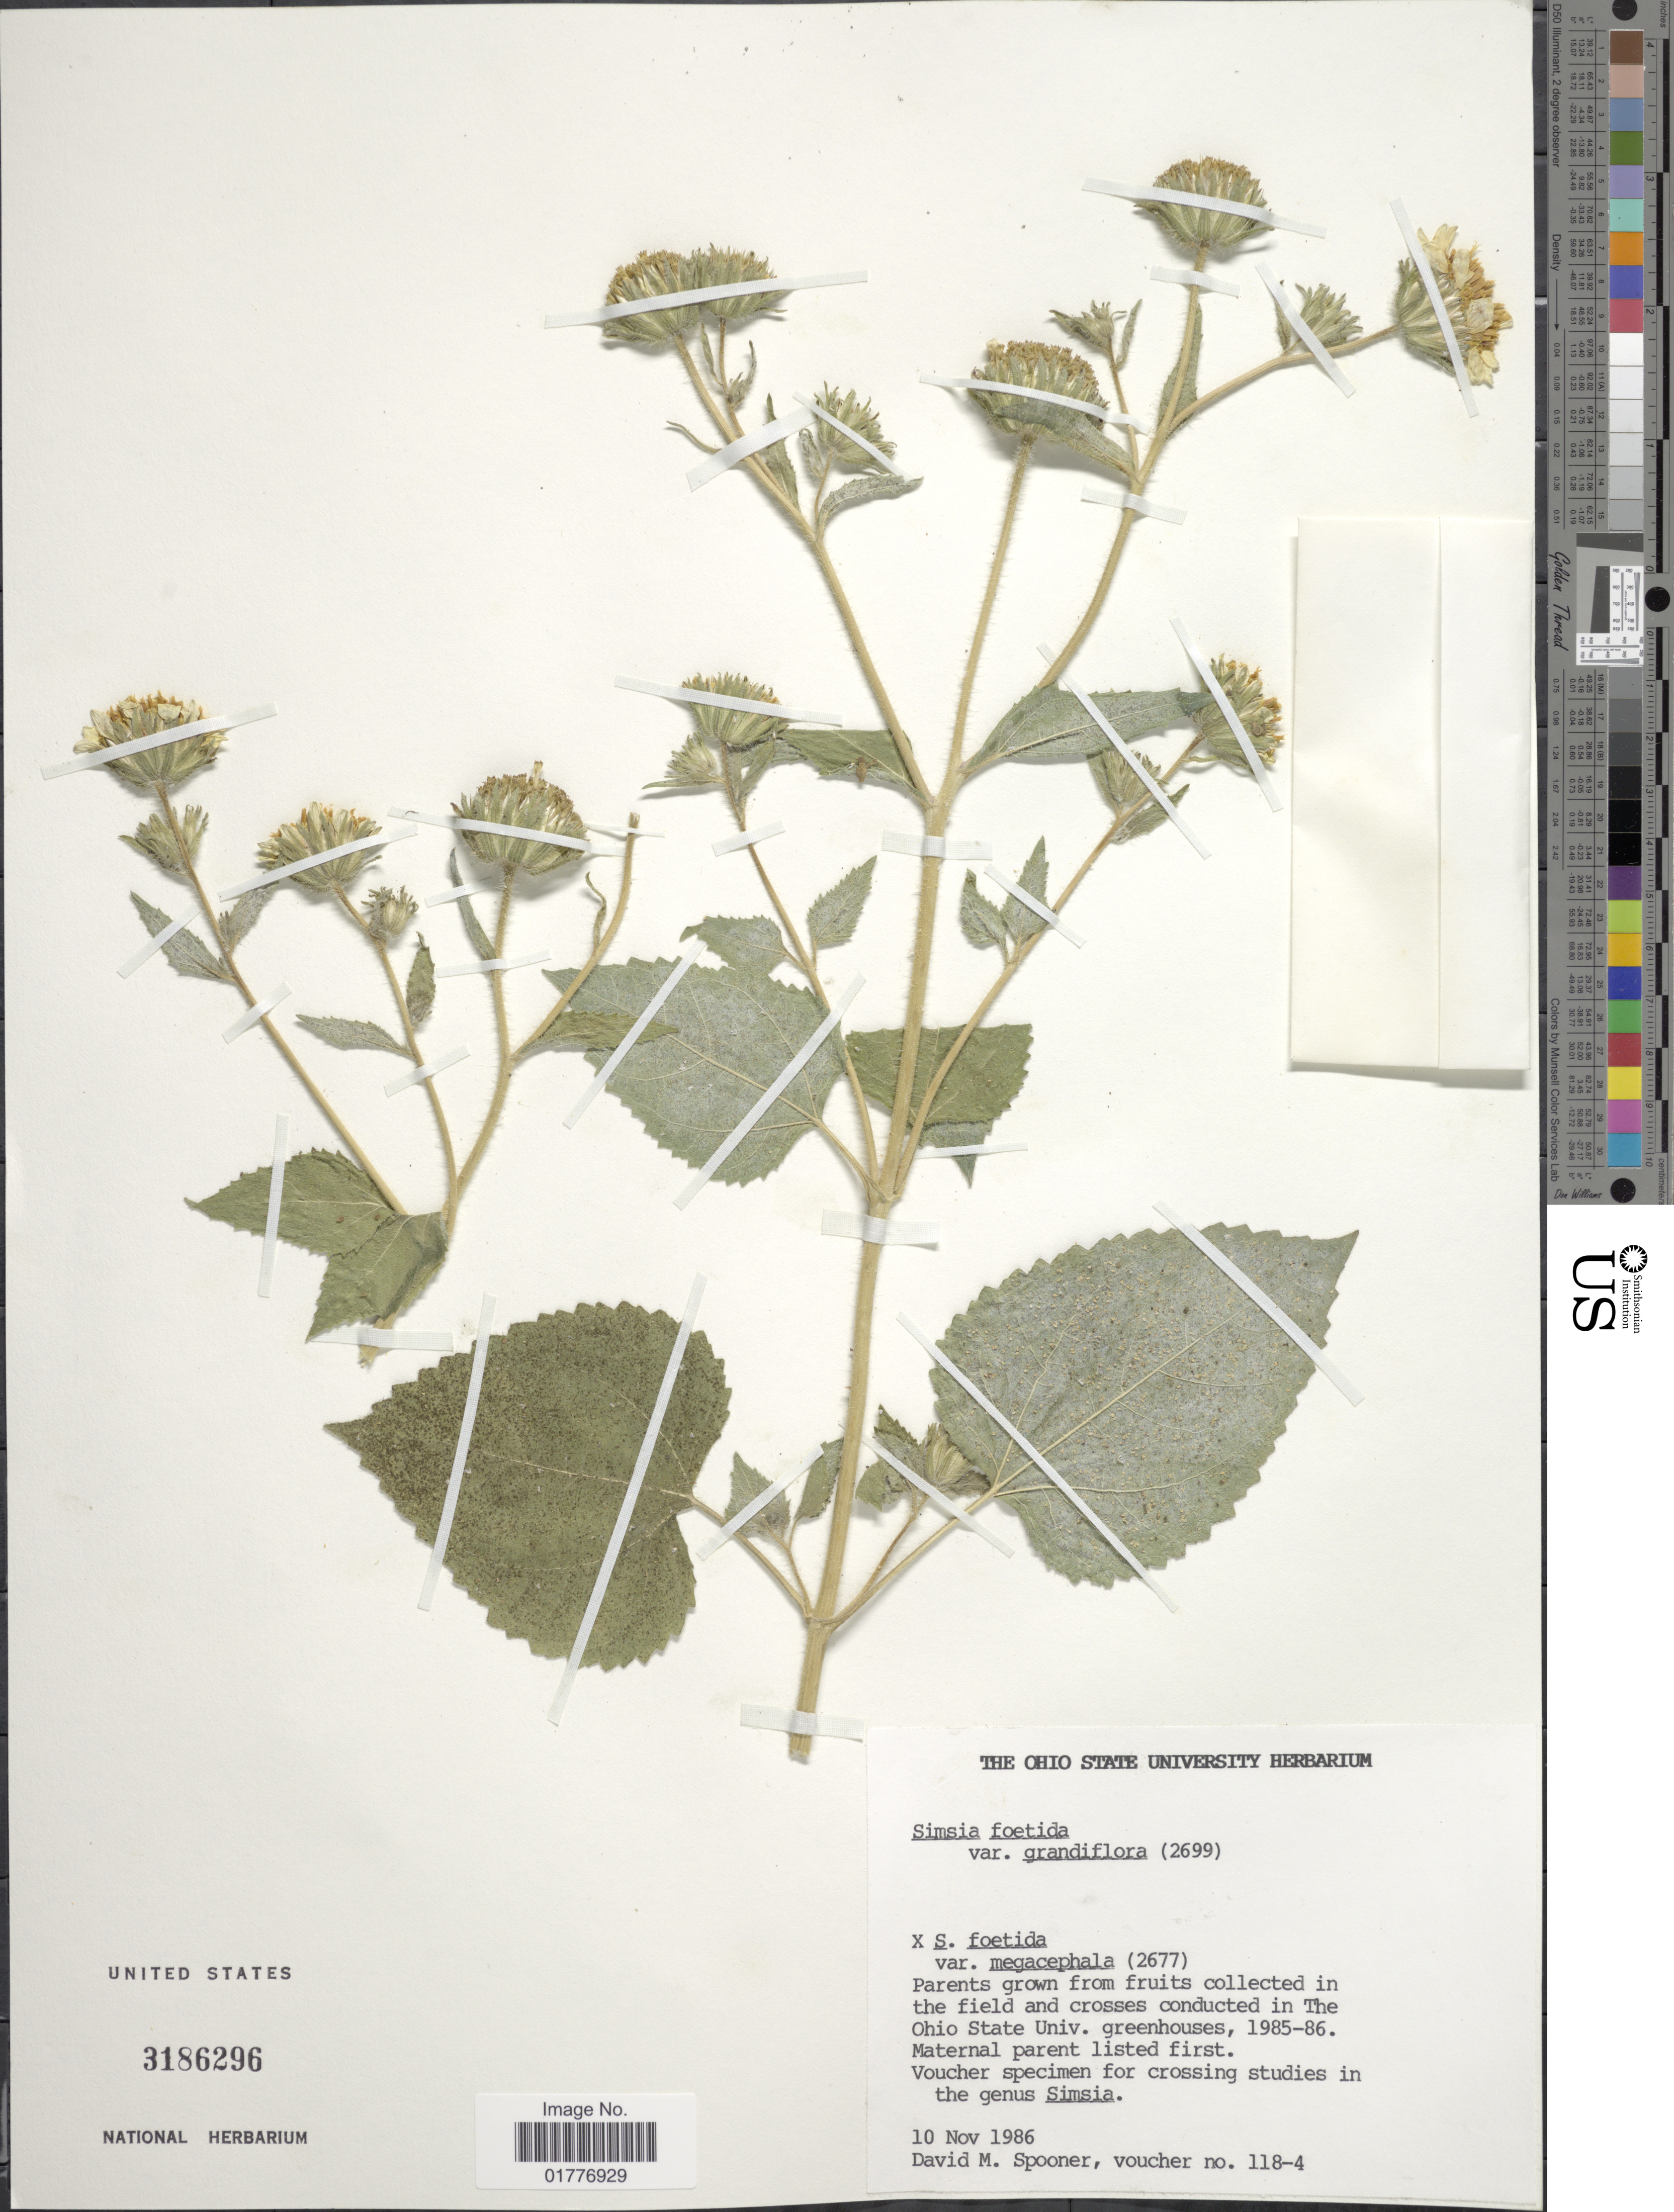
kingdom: Plantae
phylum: Tracheophyta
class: Magnoliopsida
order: Asterales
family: Asteraceae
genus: Simsia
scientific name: Simsia foetida var. grandiflora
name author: (Benth.) D.M. Spooner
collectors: D. Spooner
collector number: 118-4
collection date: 1986-11-10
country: United States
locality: In the field and crosses conducted in The Ohio State Univ. greenhouses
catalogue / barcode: US 3186296